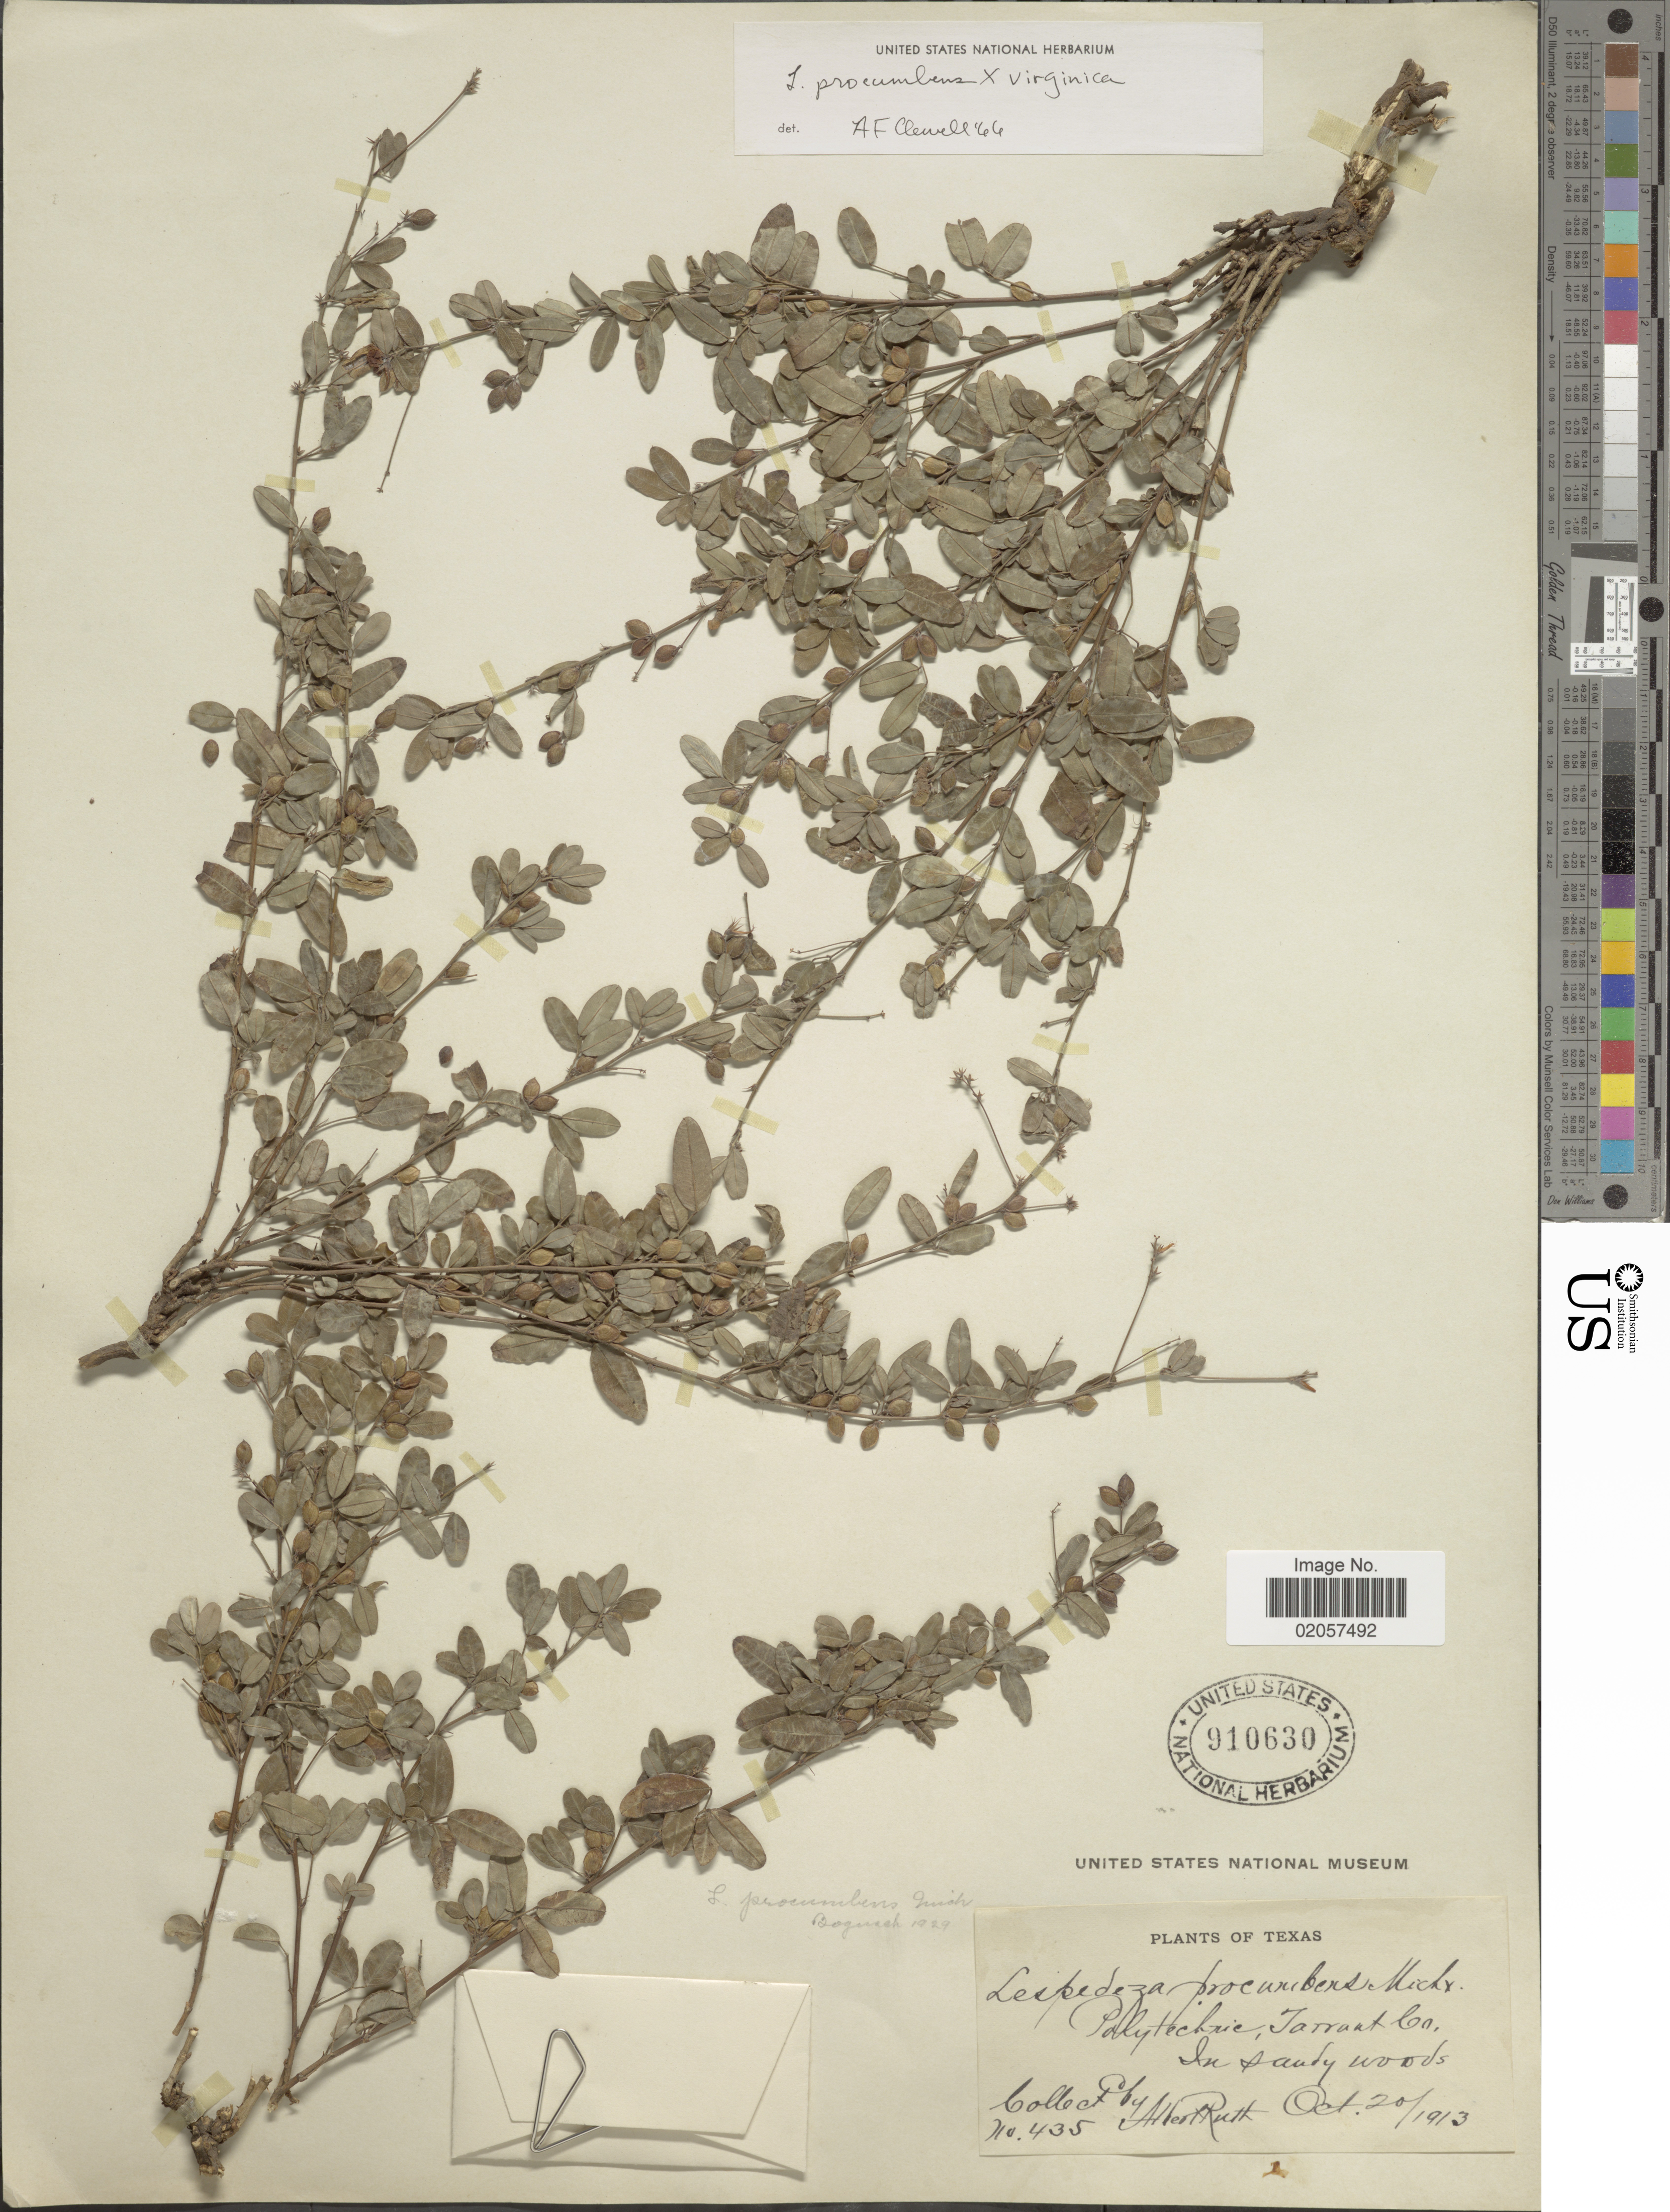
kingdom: Plantae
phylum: Tracheophyta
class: Magnoliopsida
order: Fabales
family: Fabaceae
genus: Lespedeza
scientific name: Lespedeza procumbens x L. virginica (L.) Britton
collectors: A. Ruth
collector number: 435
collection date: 1913-10-20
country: United States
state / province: Texas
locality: Polytechnic, Tarrant Co. In sandy woods.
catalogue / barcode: US 910630